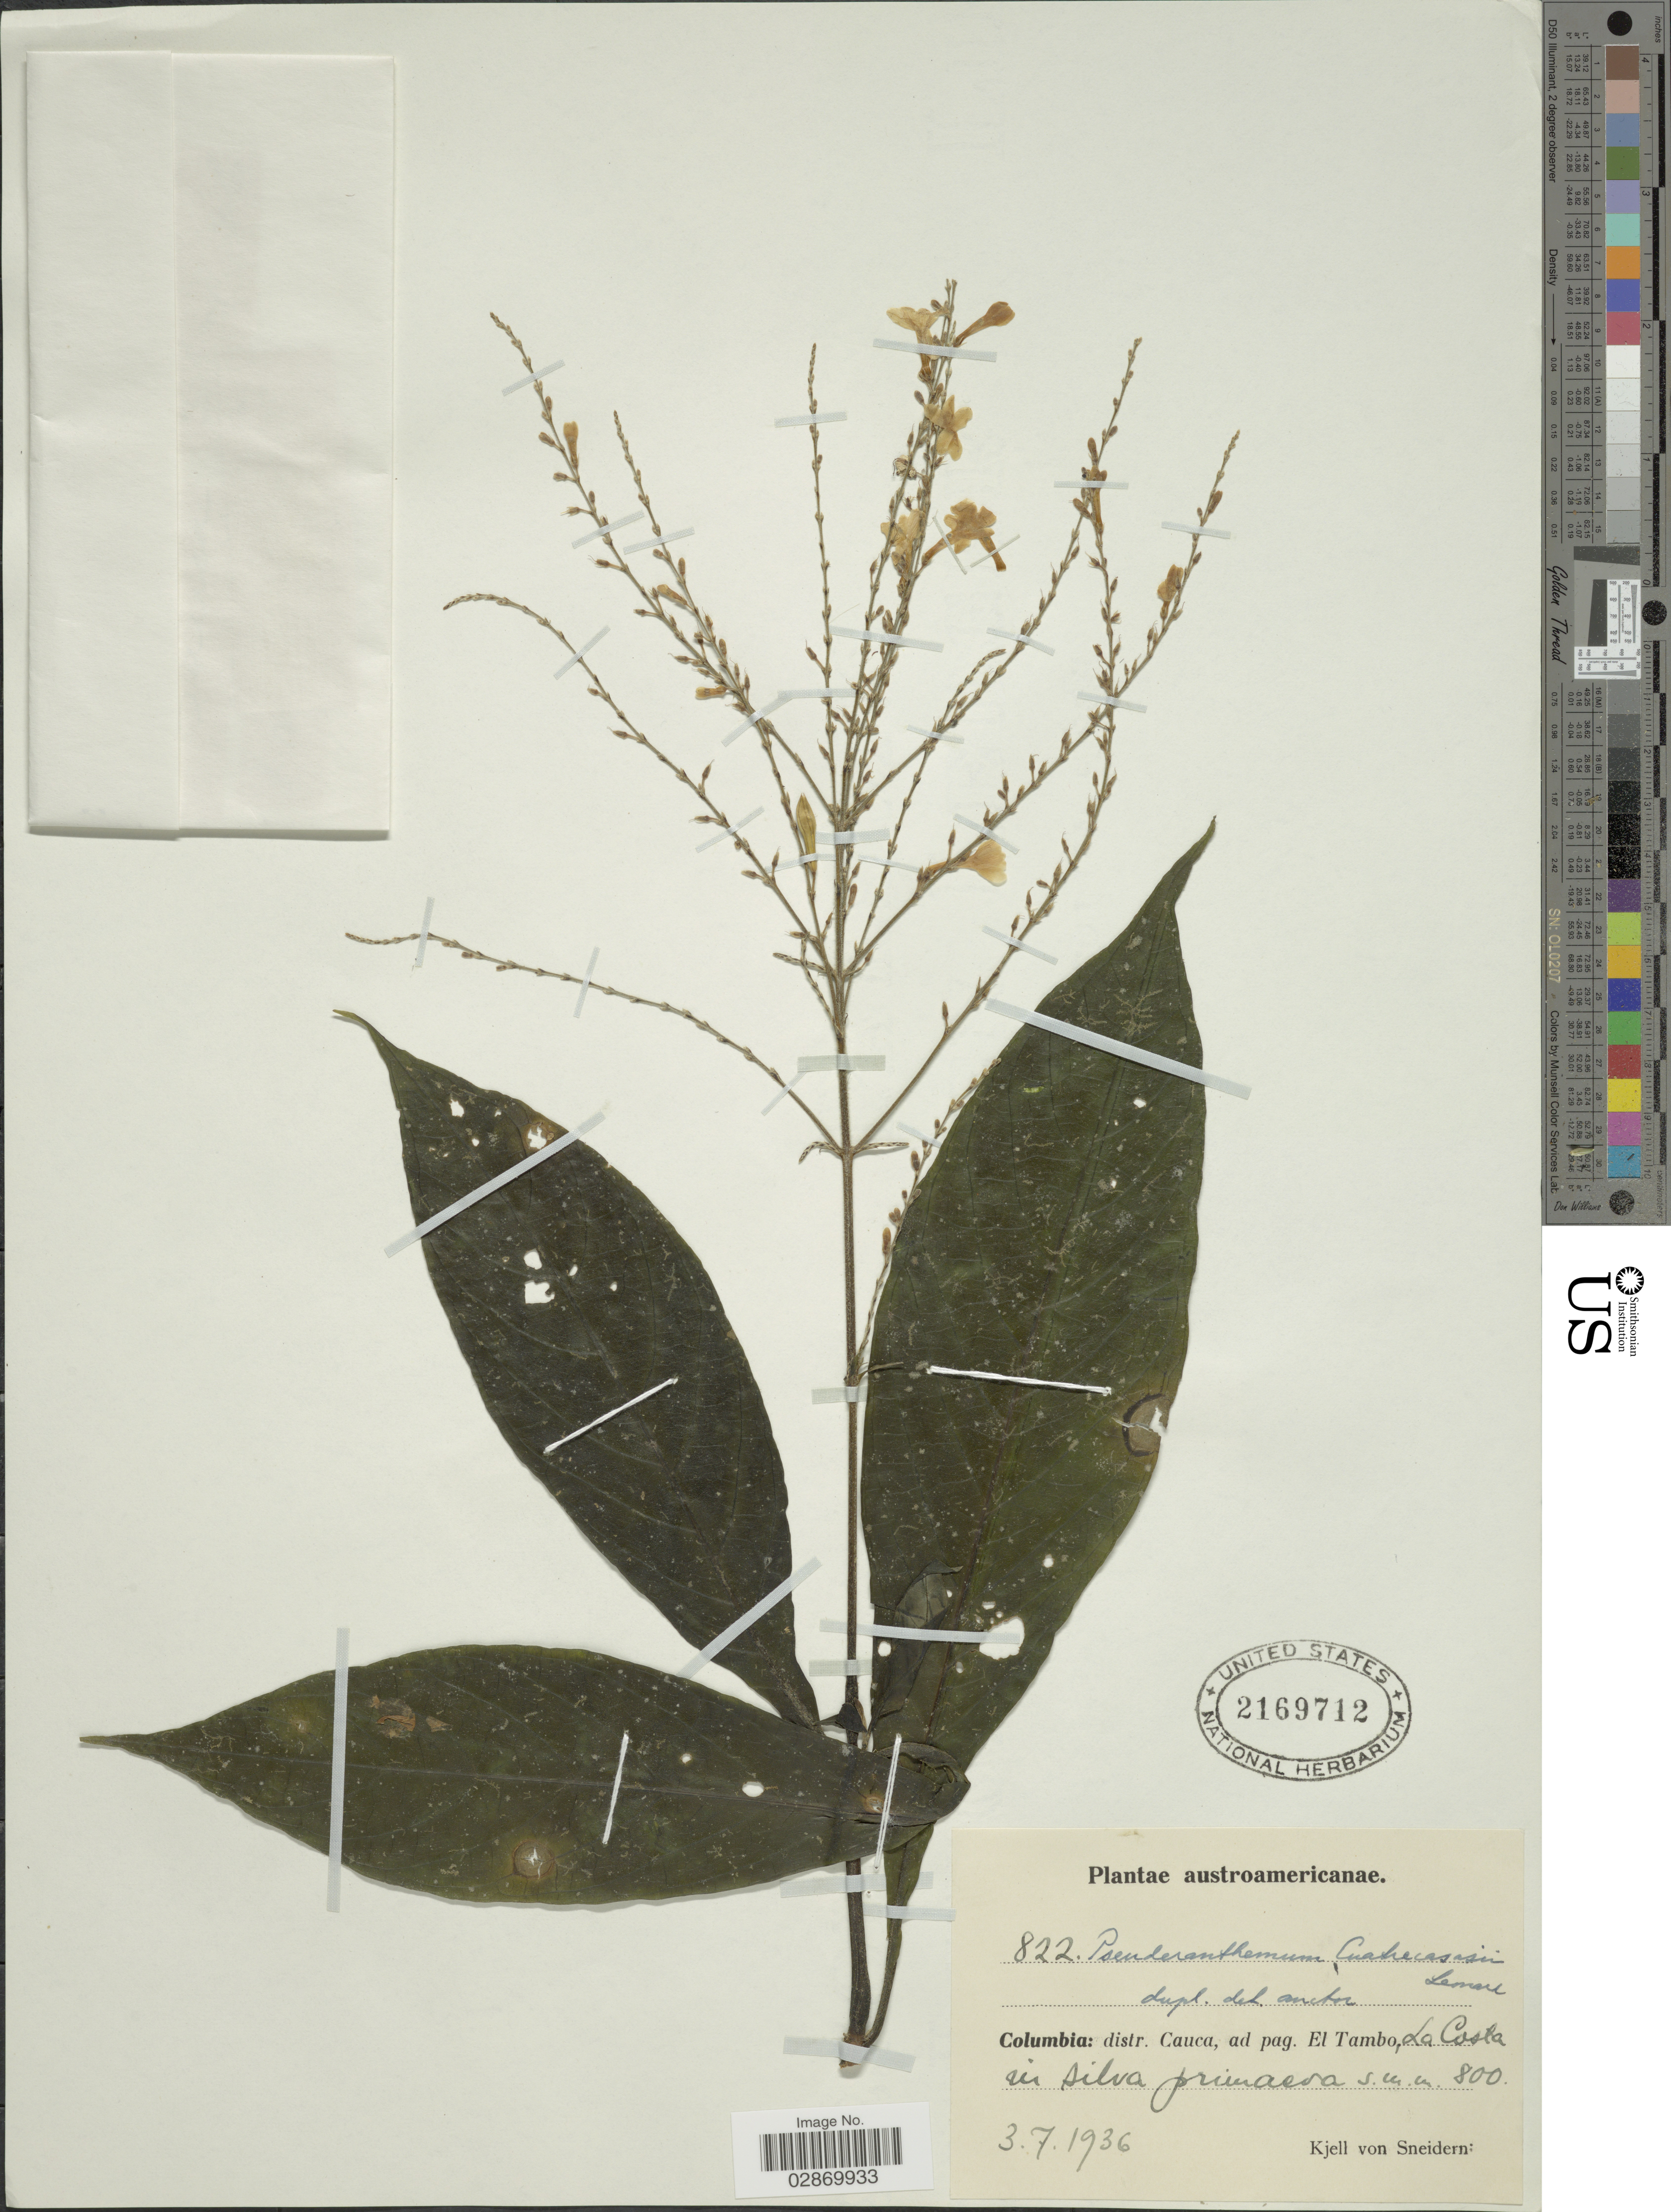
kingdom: Plantae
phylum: Tracheophyta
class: Magnoliopsida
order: Lamiales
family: Acanthaceae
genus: Pseuderanthemum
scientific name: Pseuderanthemum cuatrecasasii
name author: Leonard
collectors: K. von Sneidern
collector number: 822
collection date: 1936-07-03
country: Colombia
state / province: Cauca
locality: Distr. Cauca, ad pag. El Tambo, La Costa in silva primaeva.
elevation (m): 800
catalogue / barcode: US 2169712